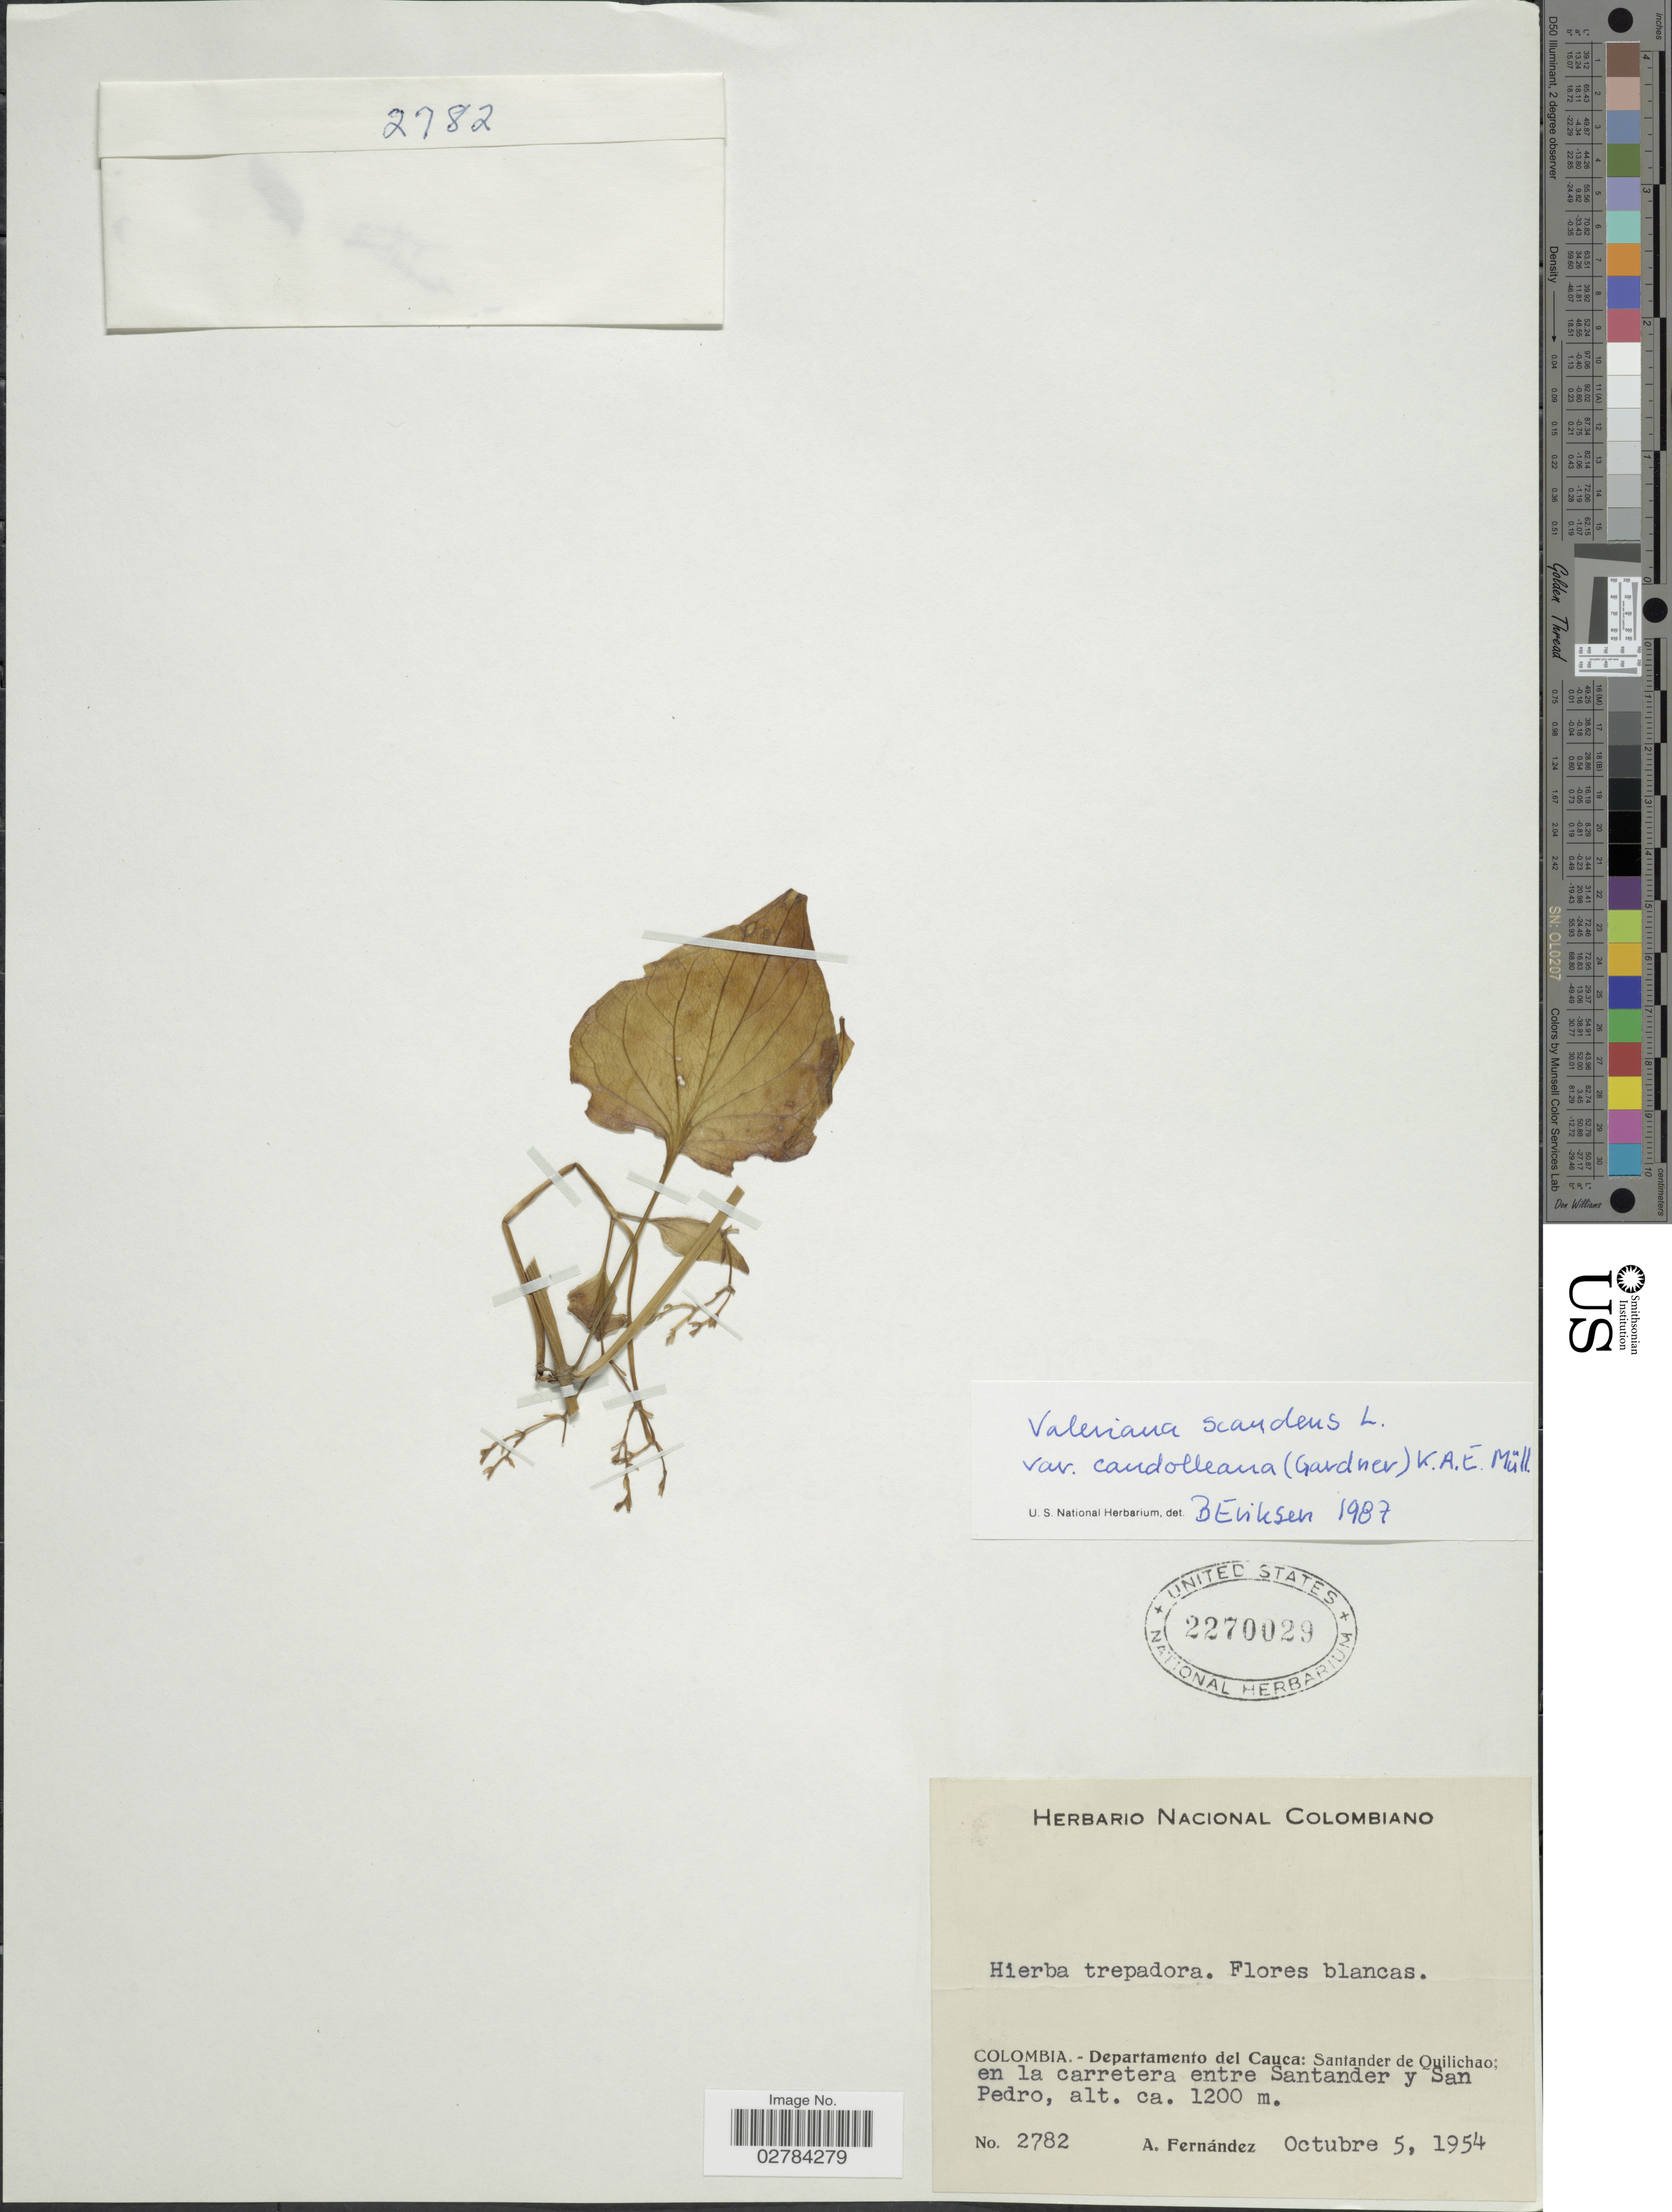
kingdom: Plantae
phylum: Tracheophyta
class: Magnoliopsida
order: Dipsacales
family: Caprifoliaceae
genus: Valeriana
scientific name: Valeriana candolleana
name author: Gardner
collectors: A. Fernández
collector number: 2782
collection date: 1954-10-05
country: Colombia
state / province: Cauca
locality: Departamento del Cauca: Santander de Quilichao; en la carretera entre Santander y San Pedro.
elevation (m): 1200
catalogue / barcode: US 2270029